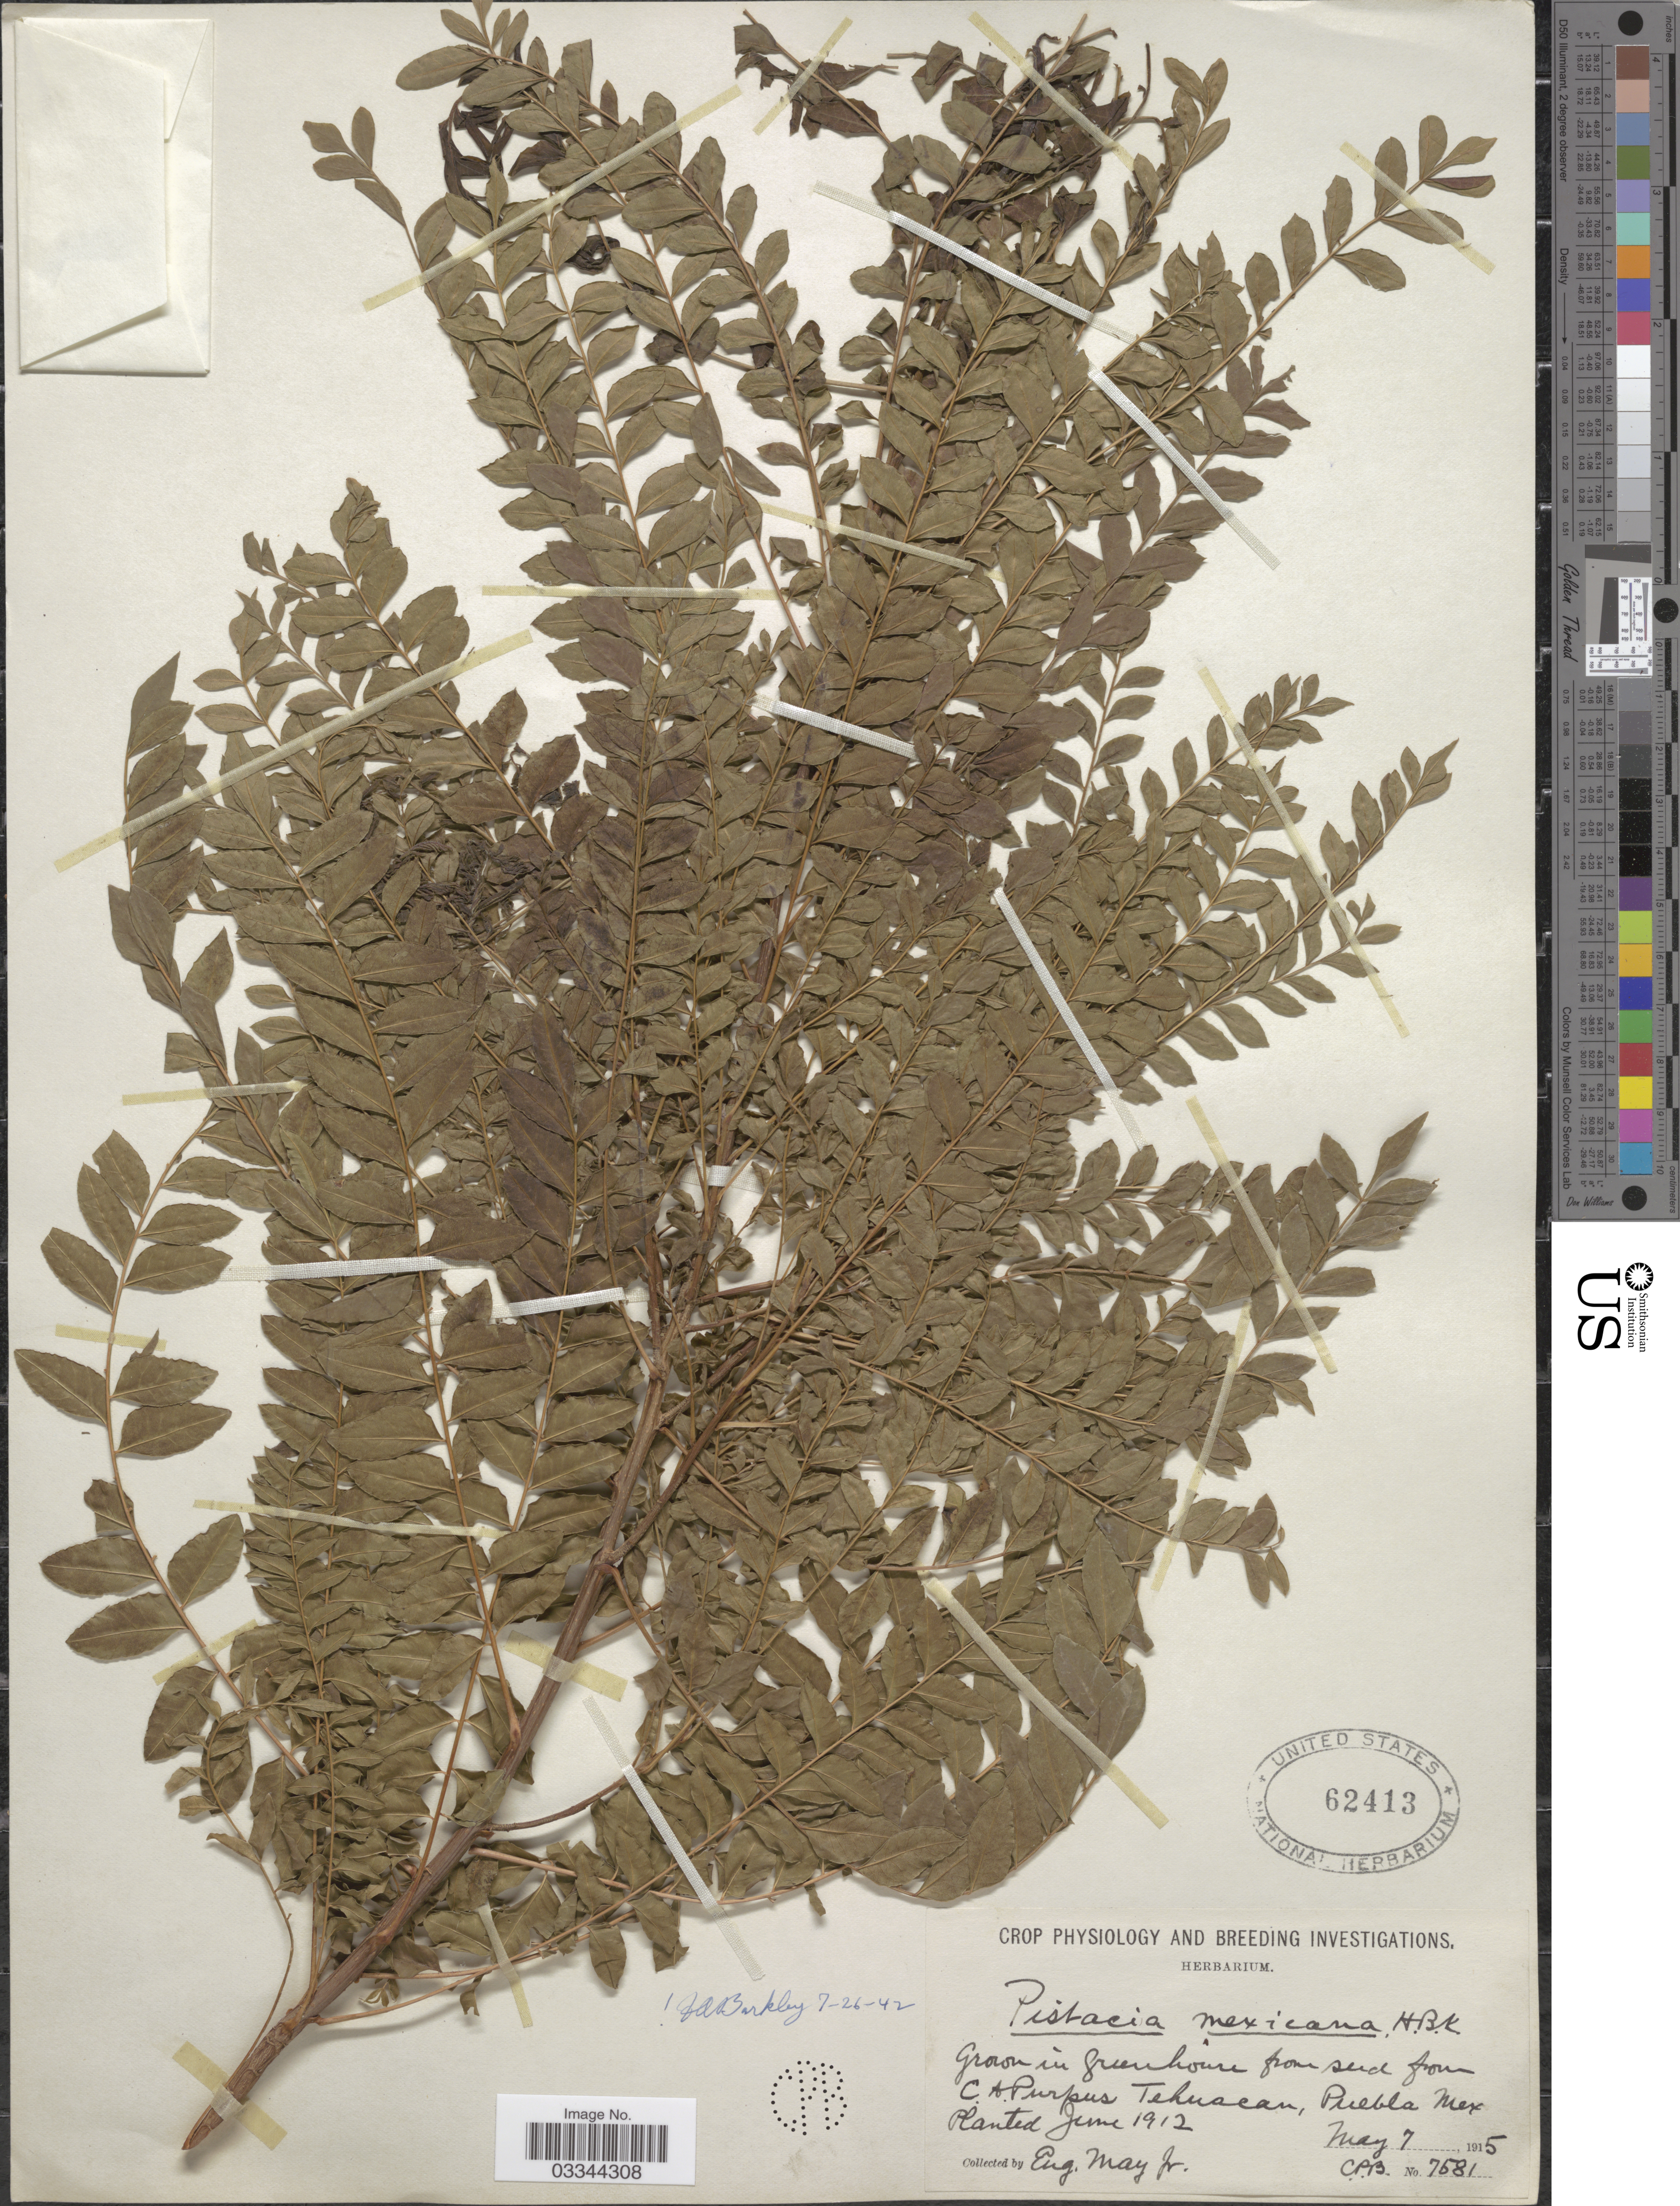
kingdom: Plantae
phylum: Tracheophyta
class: Magnoliopsida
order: Sapindales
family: Anacardiaceae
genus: Pistacia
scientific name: Pistacia mexicana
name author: Kunth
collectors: E. May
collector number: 7581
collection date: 1912-06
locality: Grown in Greenhouse.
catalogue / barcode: US 62413